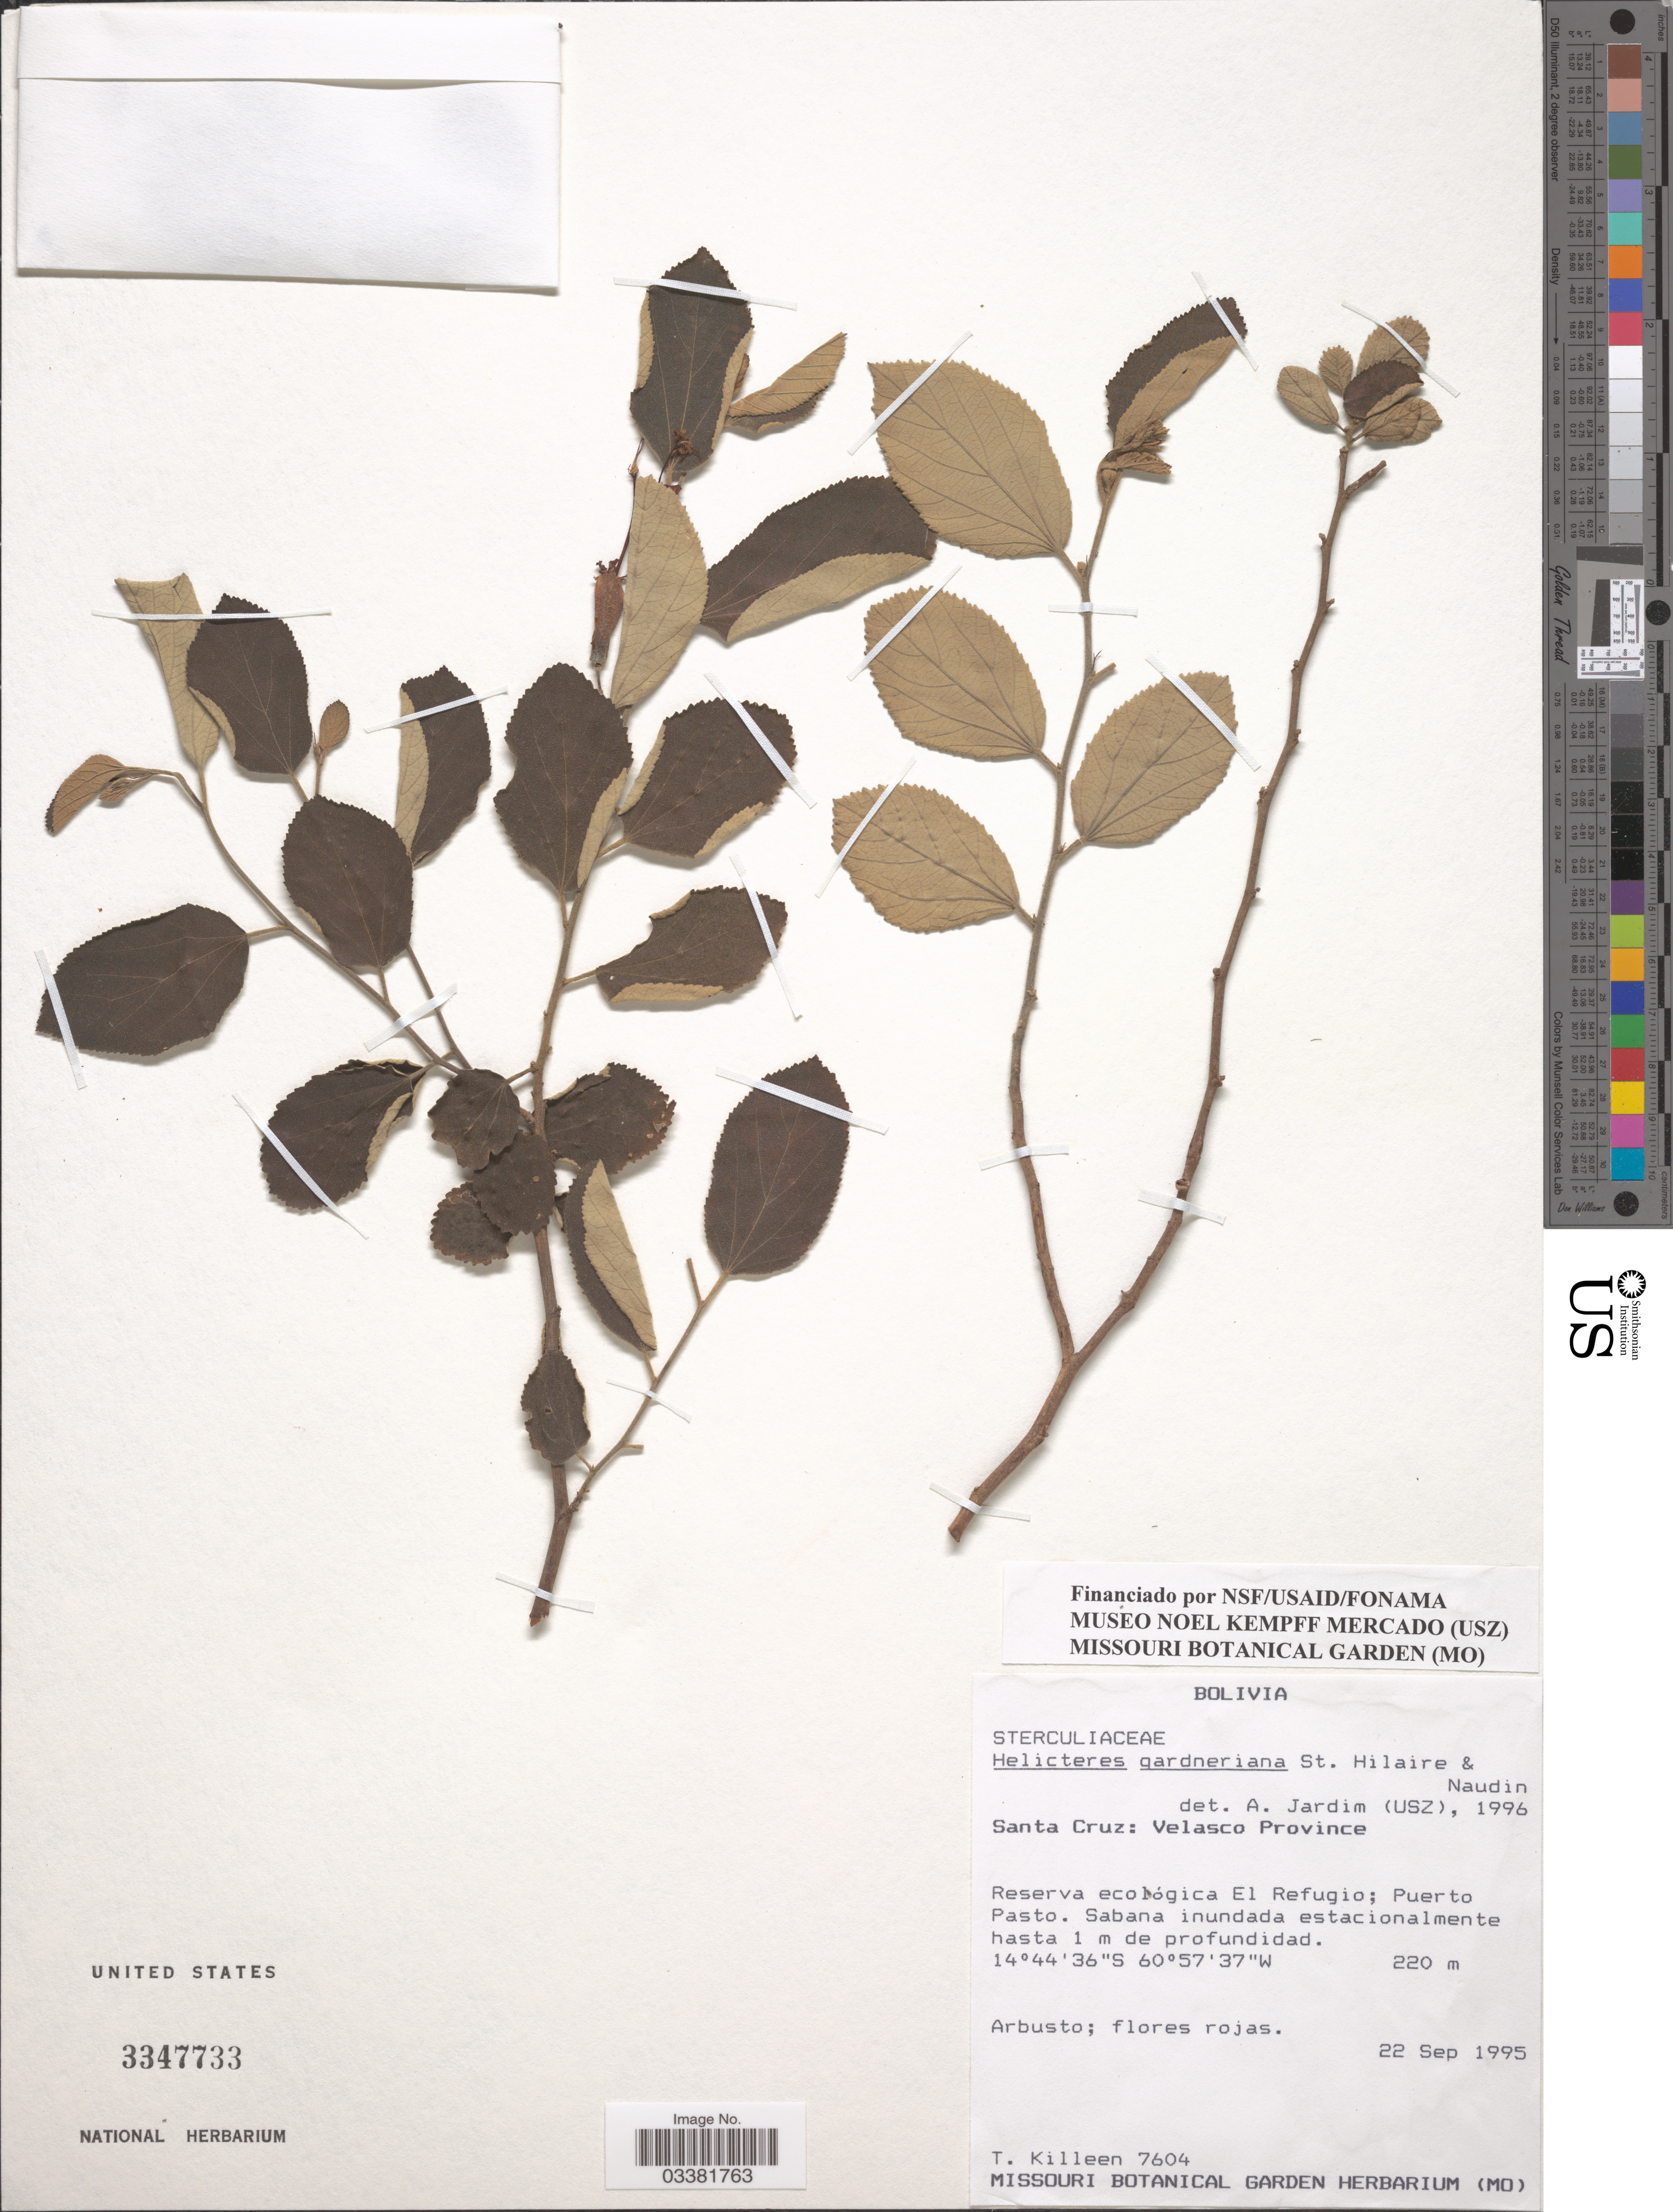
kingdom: Plantae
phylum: Tracheophyta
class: Magnoliopsida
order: Malvales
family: Malvaceae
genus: Helicteres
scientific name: Helicteres gardneriana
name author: A. St.-Hil. & Naudin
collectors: T. J. Killeen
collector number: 7604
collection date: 1995-09-22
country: Bolivia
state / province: Santa Cruz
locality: Velasco Province. Reserva ecológica El Refugio; Puerto Pasto.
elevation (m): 220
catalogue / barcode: US 3347733